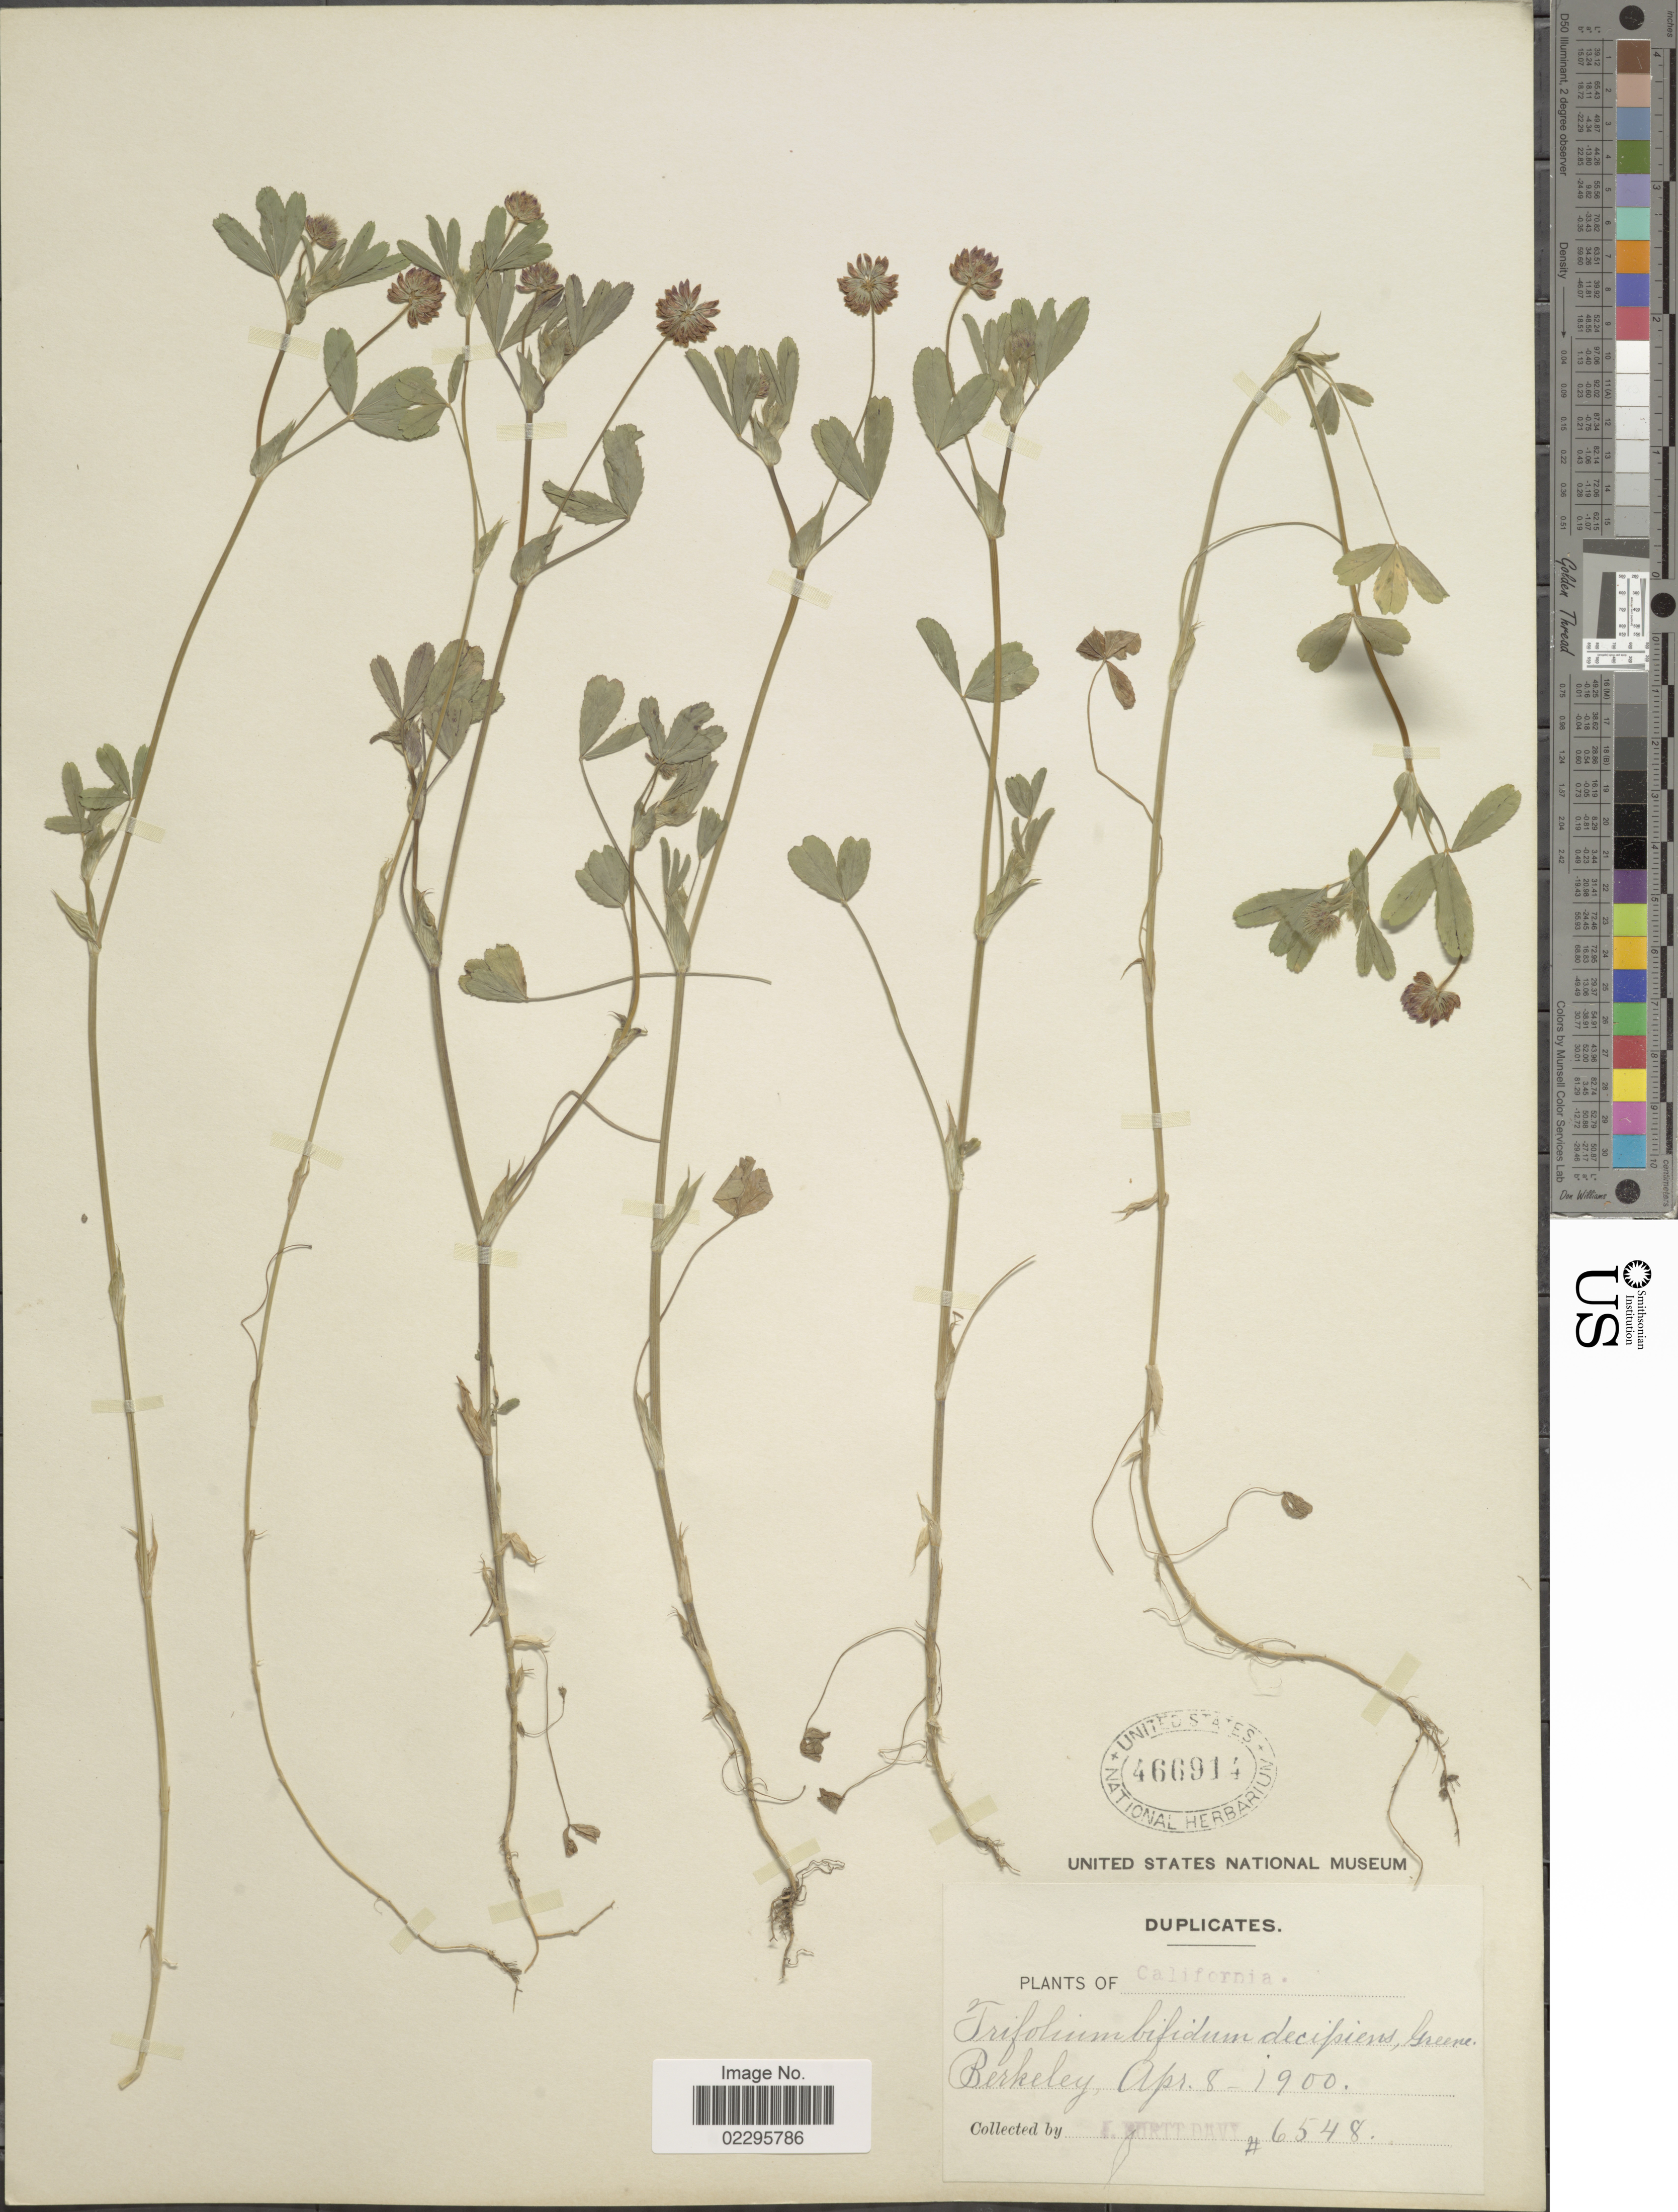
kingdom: Plantae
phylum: Tracheophyta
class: Magnoliopsida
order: Fabales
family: Fabaceae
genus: Trifolium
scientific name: Trifolium bifidum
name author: A. Gray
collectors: J. Burtt Davy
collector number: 6548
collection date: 1900-04-08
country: United States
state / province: California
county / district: Alameda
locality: Berkeley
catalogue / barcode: US 466914